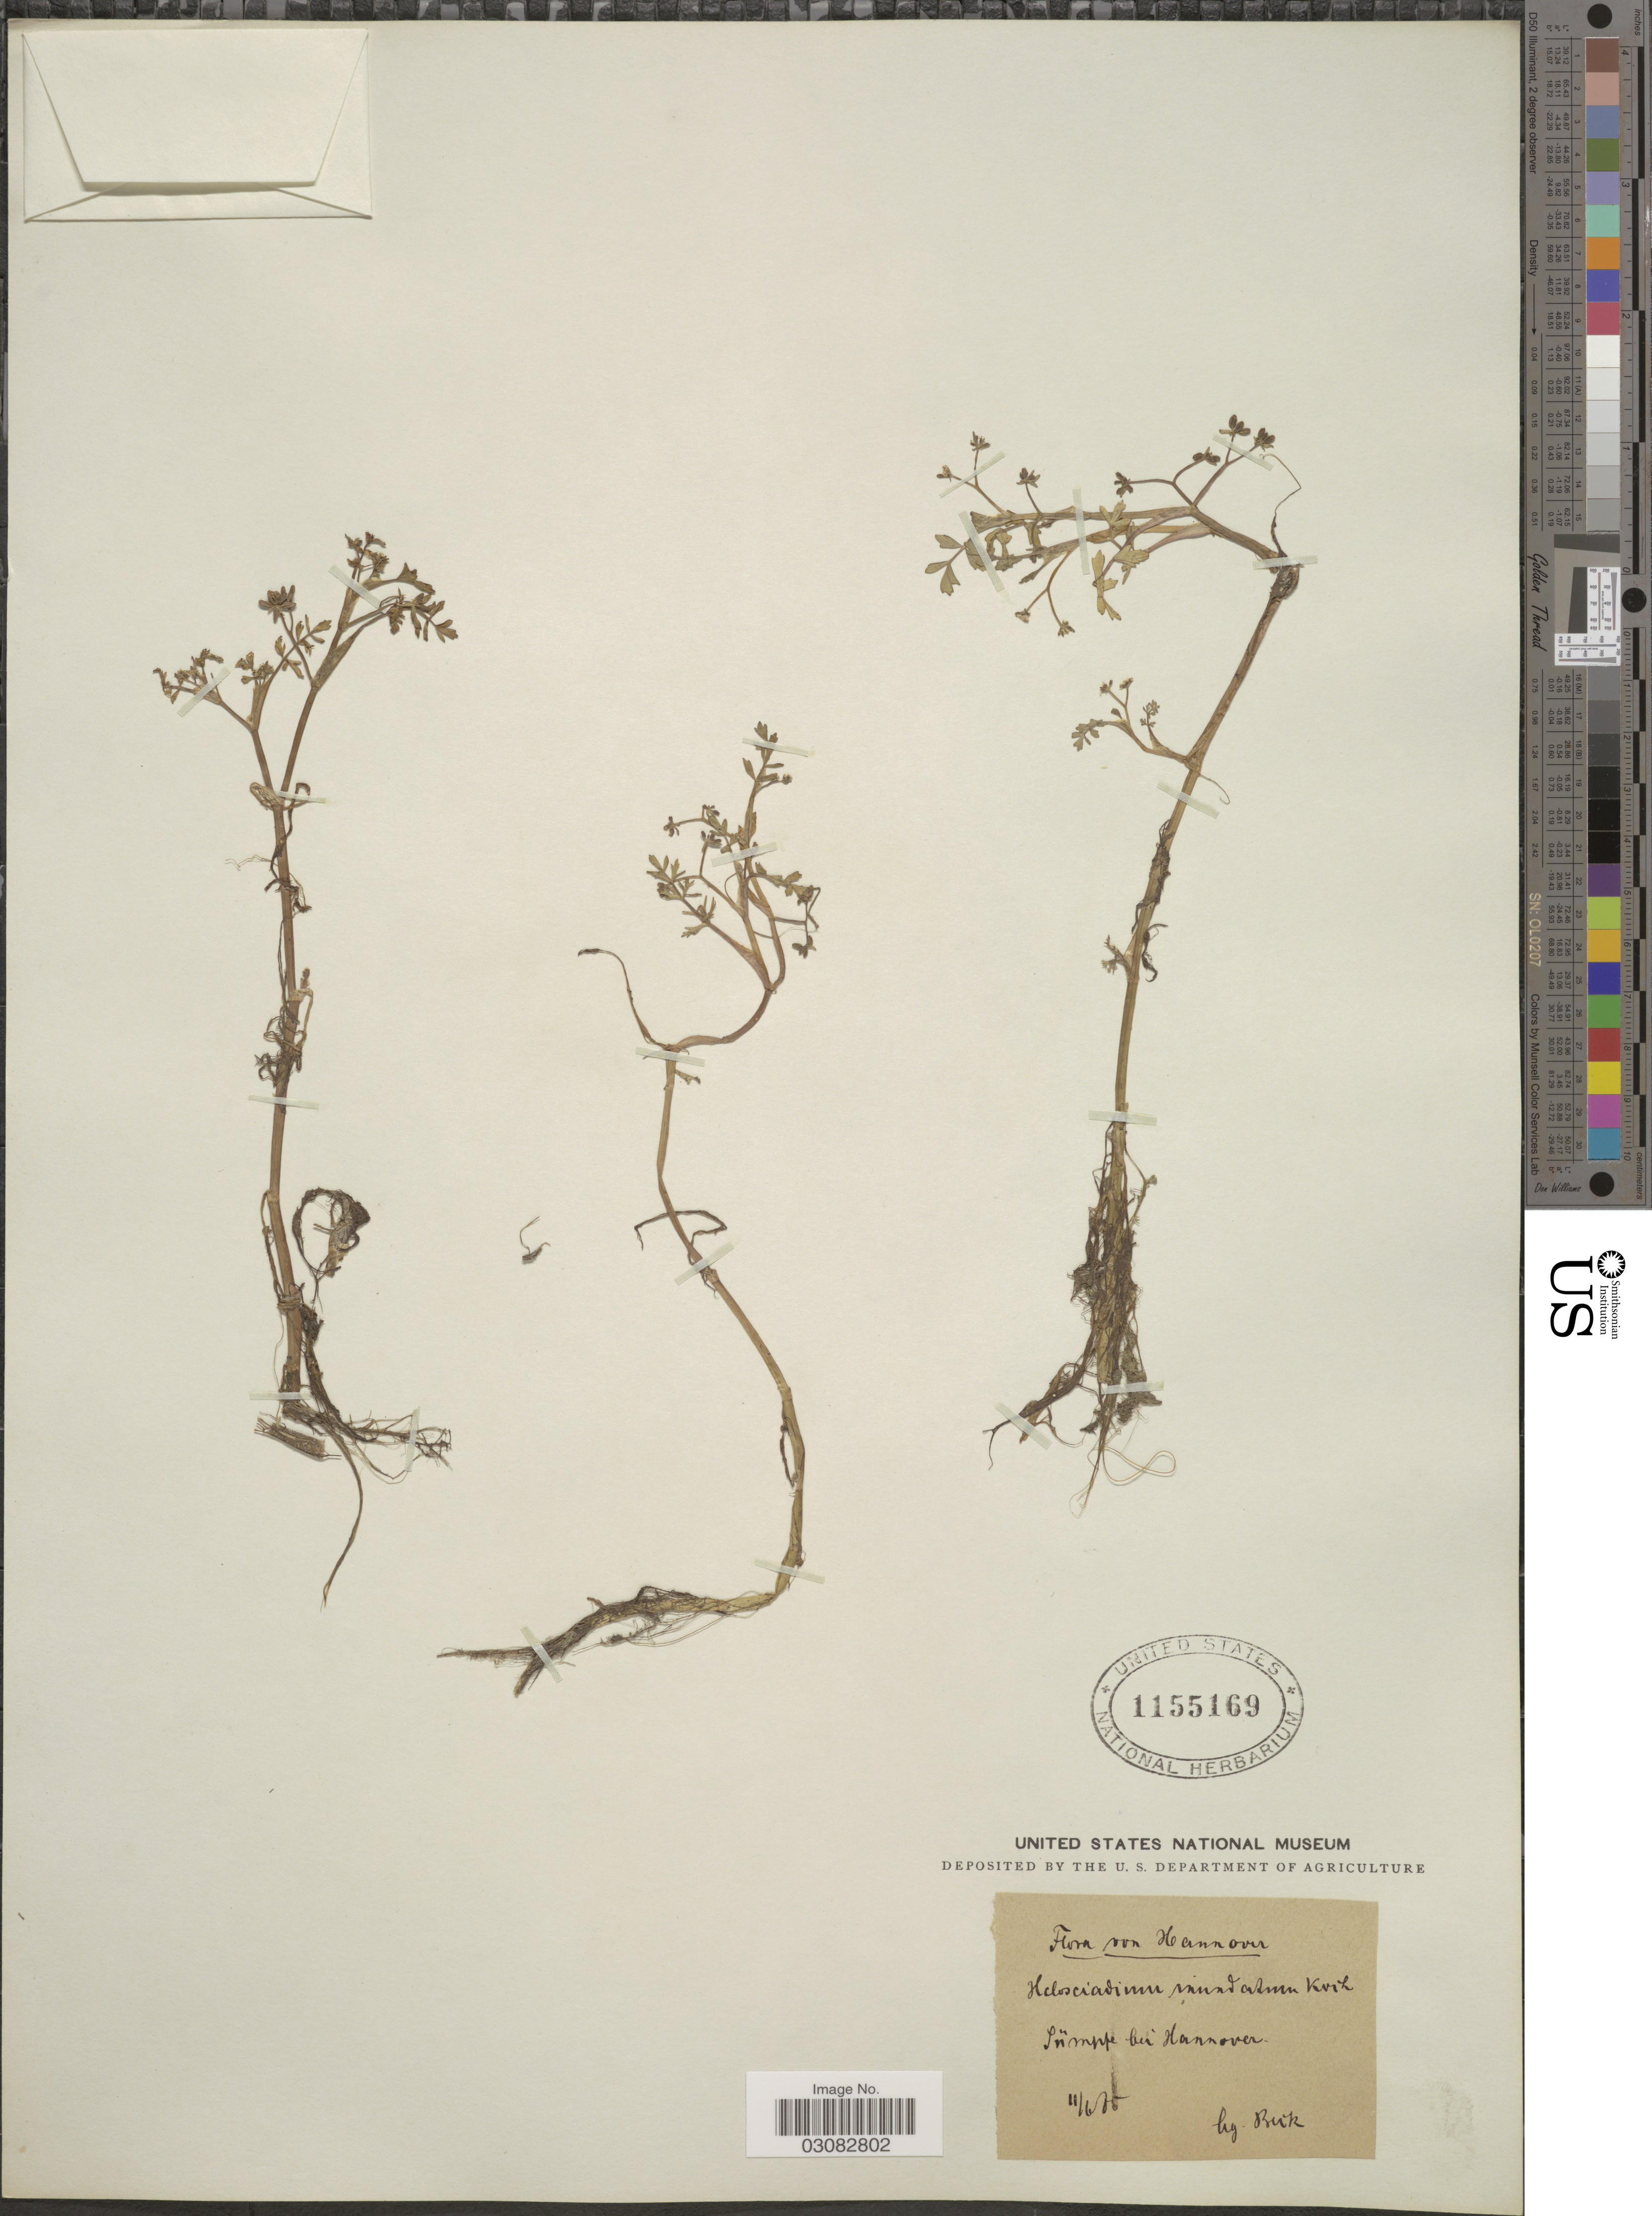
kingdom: Plantae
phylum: Tracheophyta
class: Magnoliopsida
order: Apiales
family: Apiaceae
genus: Apium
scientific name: Apium inundatum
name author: (L.) Rchb. f.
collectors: Buk.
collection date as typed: Transcribed d/m/y: 11/6/65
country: Germany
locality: Hannover.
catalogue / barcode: US 1155169